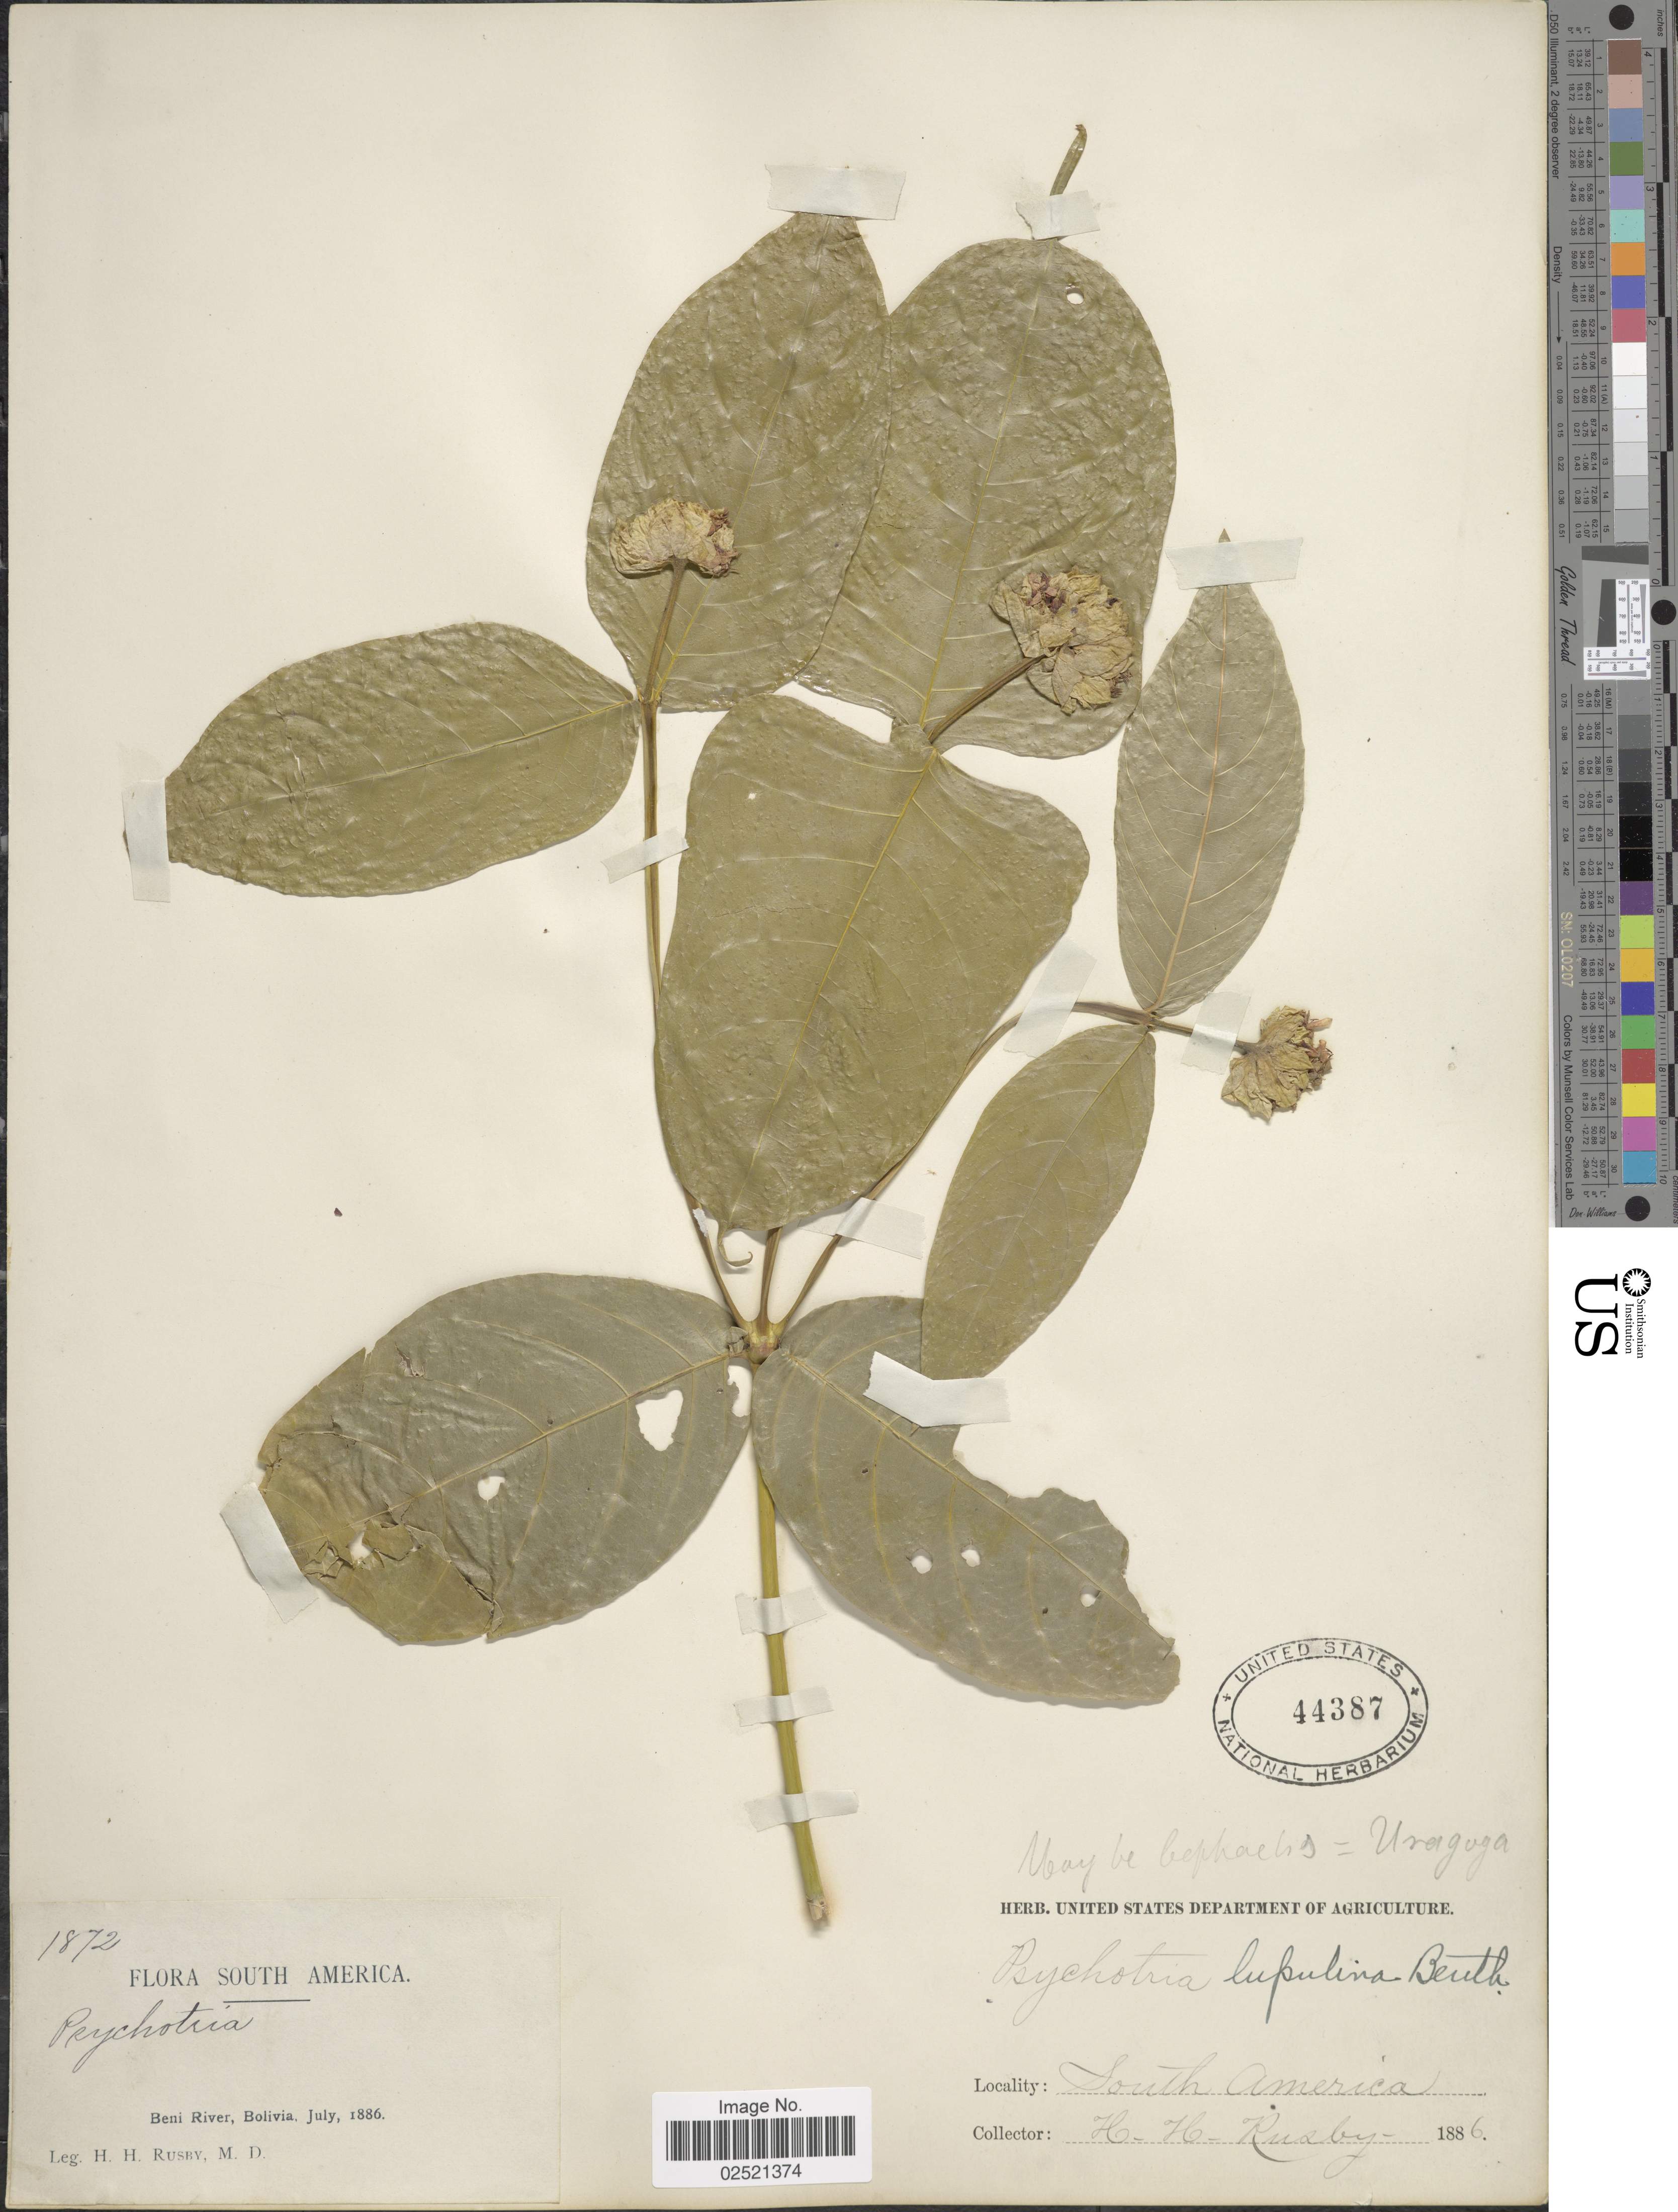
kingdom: Plantae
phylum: Tracheophyta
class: Magnoliopsida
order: Gentianales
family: Rubiaceae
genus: Psychotria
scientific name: Psychotria lupulina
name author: Benth.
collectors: H. H. Rusby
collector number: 1872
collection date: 1886-07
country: Bolivia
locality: Beni River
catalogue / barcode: US 44387